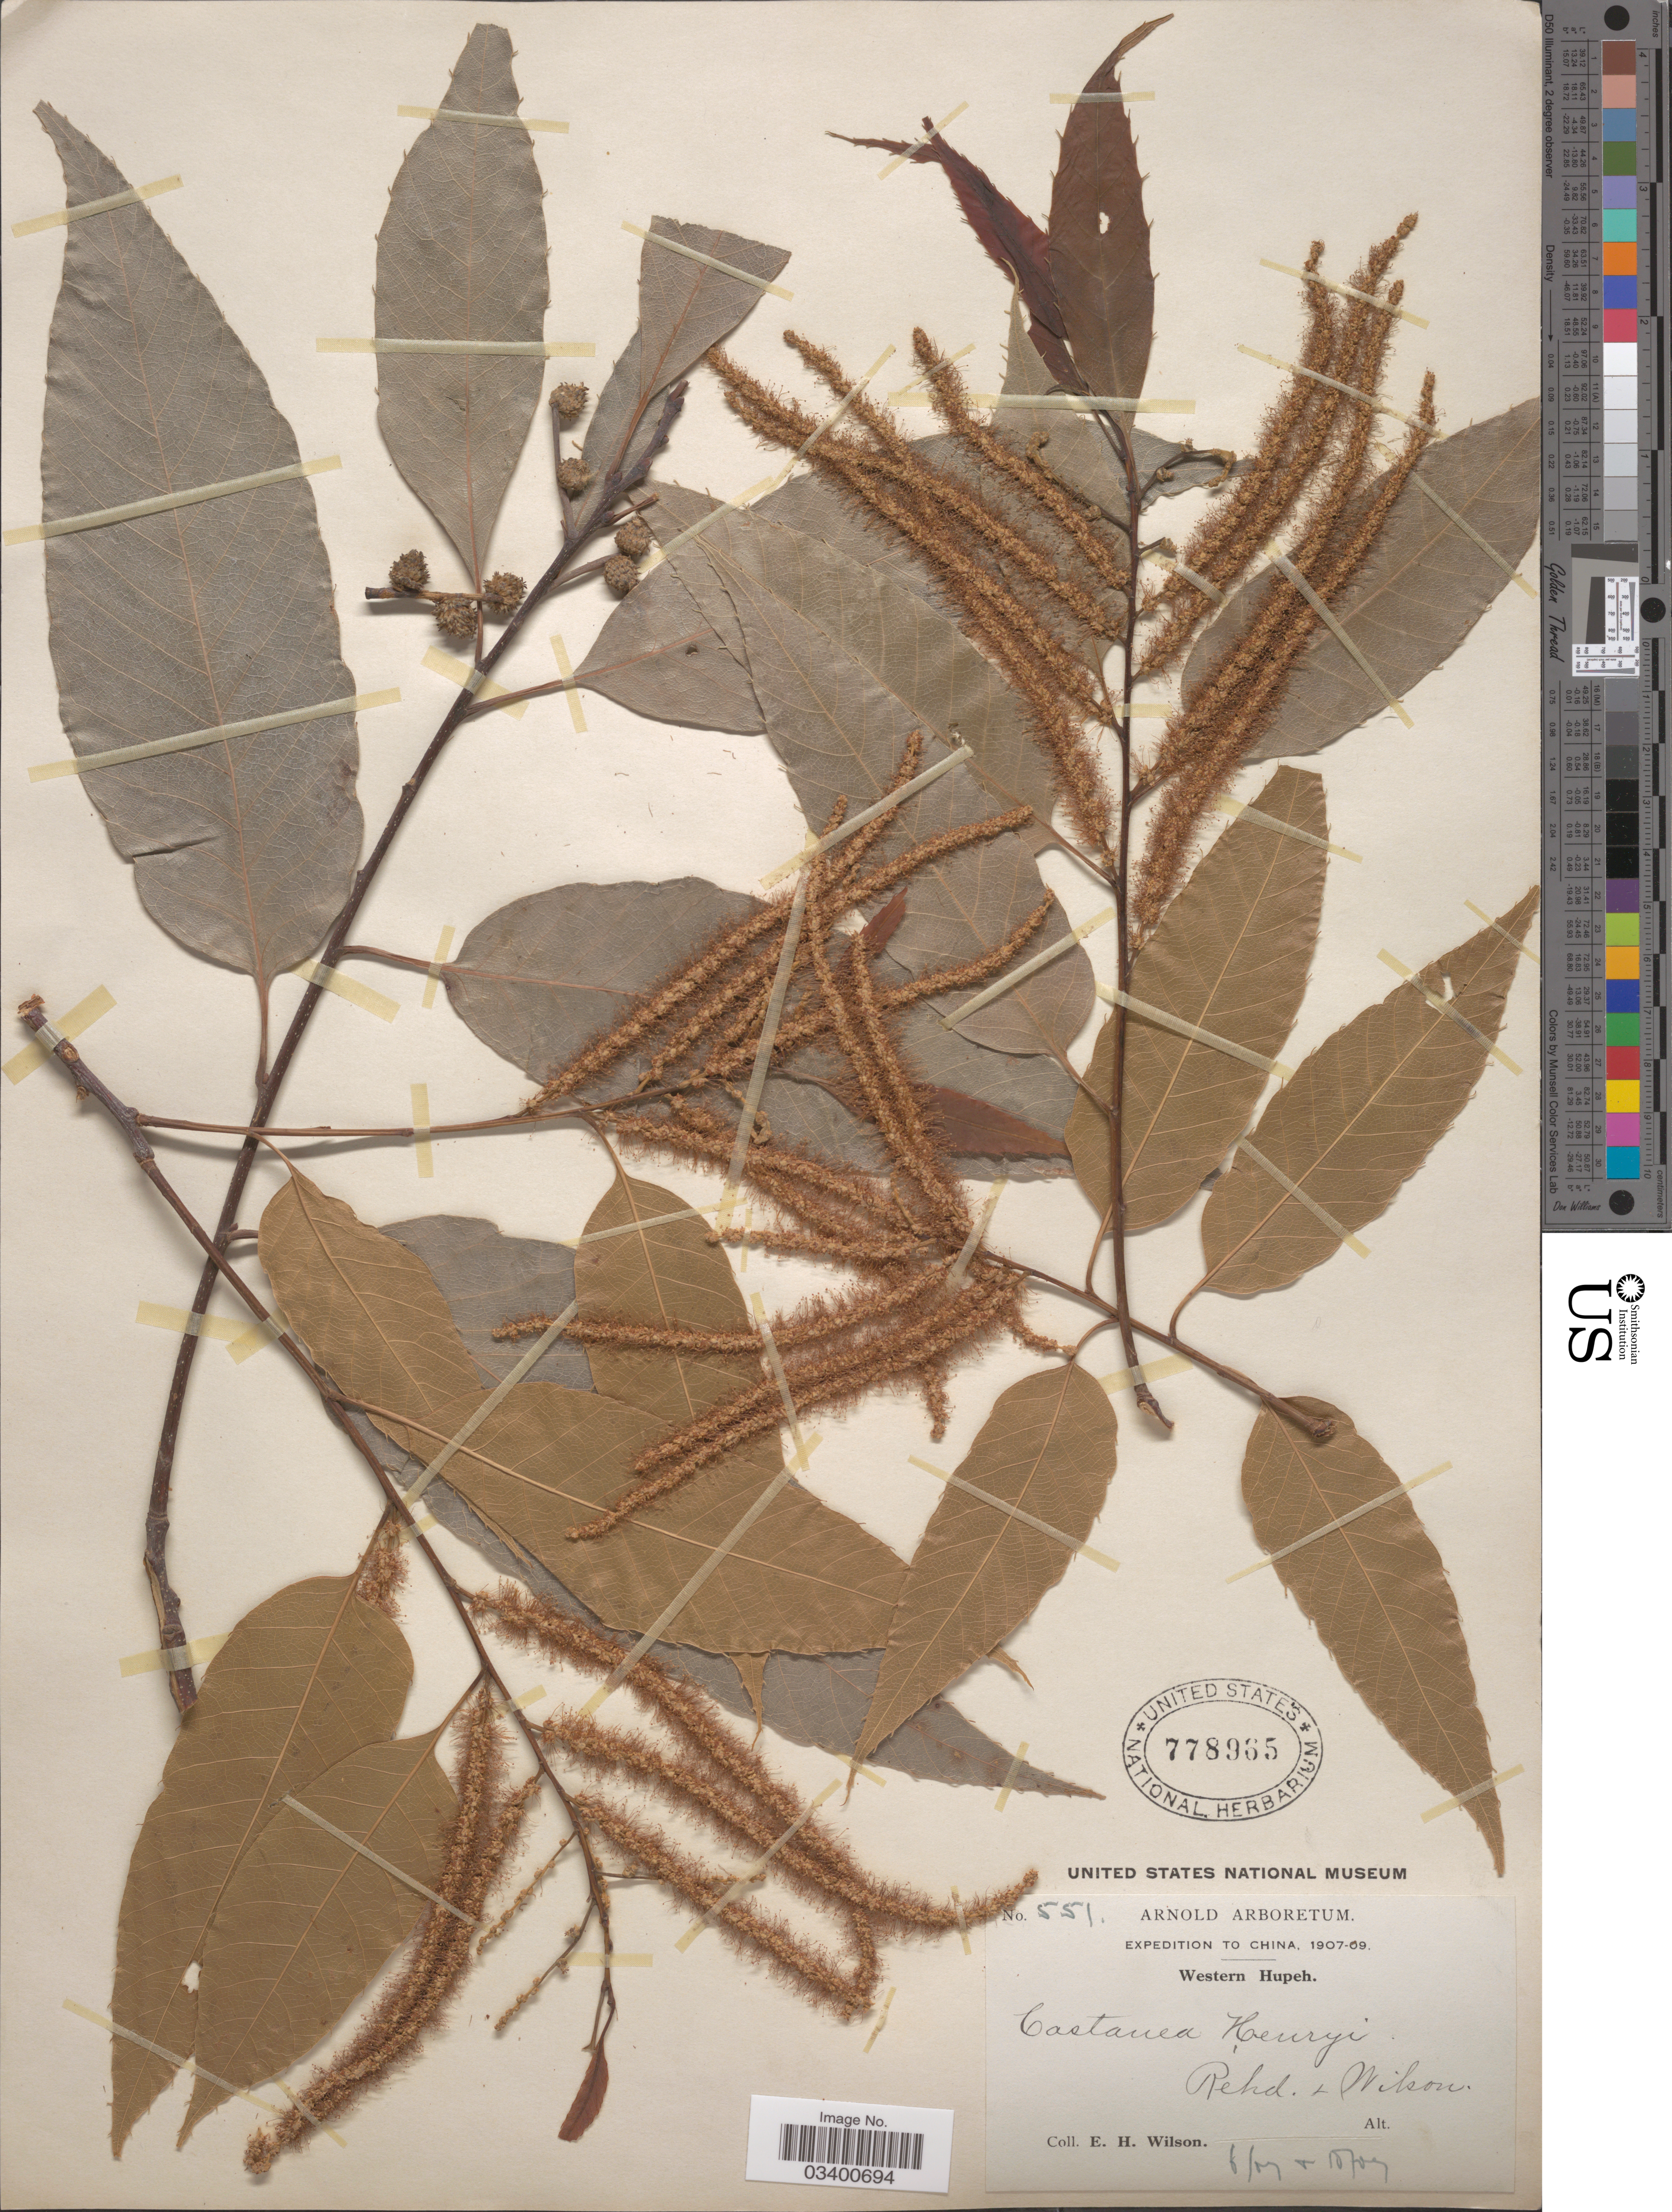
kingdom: Plantae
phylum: Tracheophyta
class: Magnoliopsida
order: Fagales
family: Fagaceae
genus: Castanea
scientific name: Castanea henryi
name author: (Skan) Rehder & E.H. Wilson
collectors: E. Wilson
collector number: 551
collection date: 1907-06/1907-10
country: China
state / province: Hubei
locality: Western Hupeh.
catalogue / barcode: US 778965